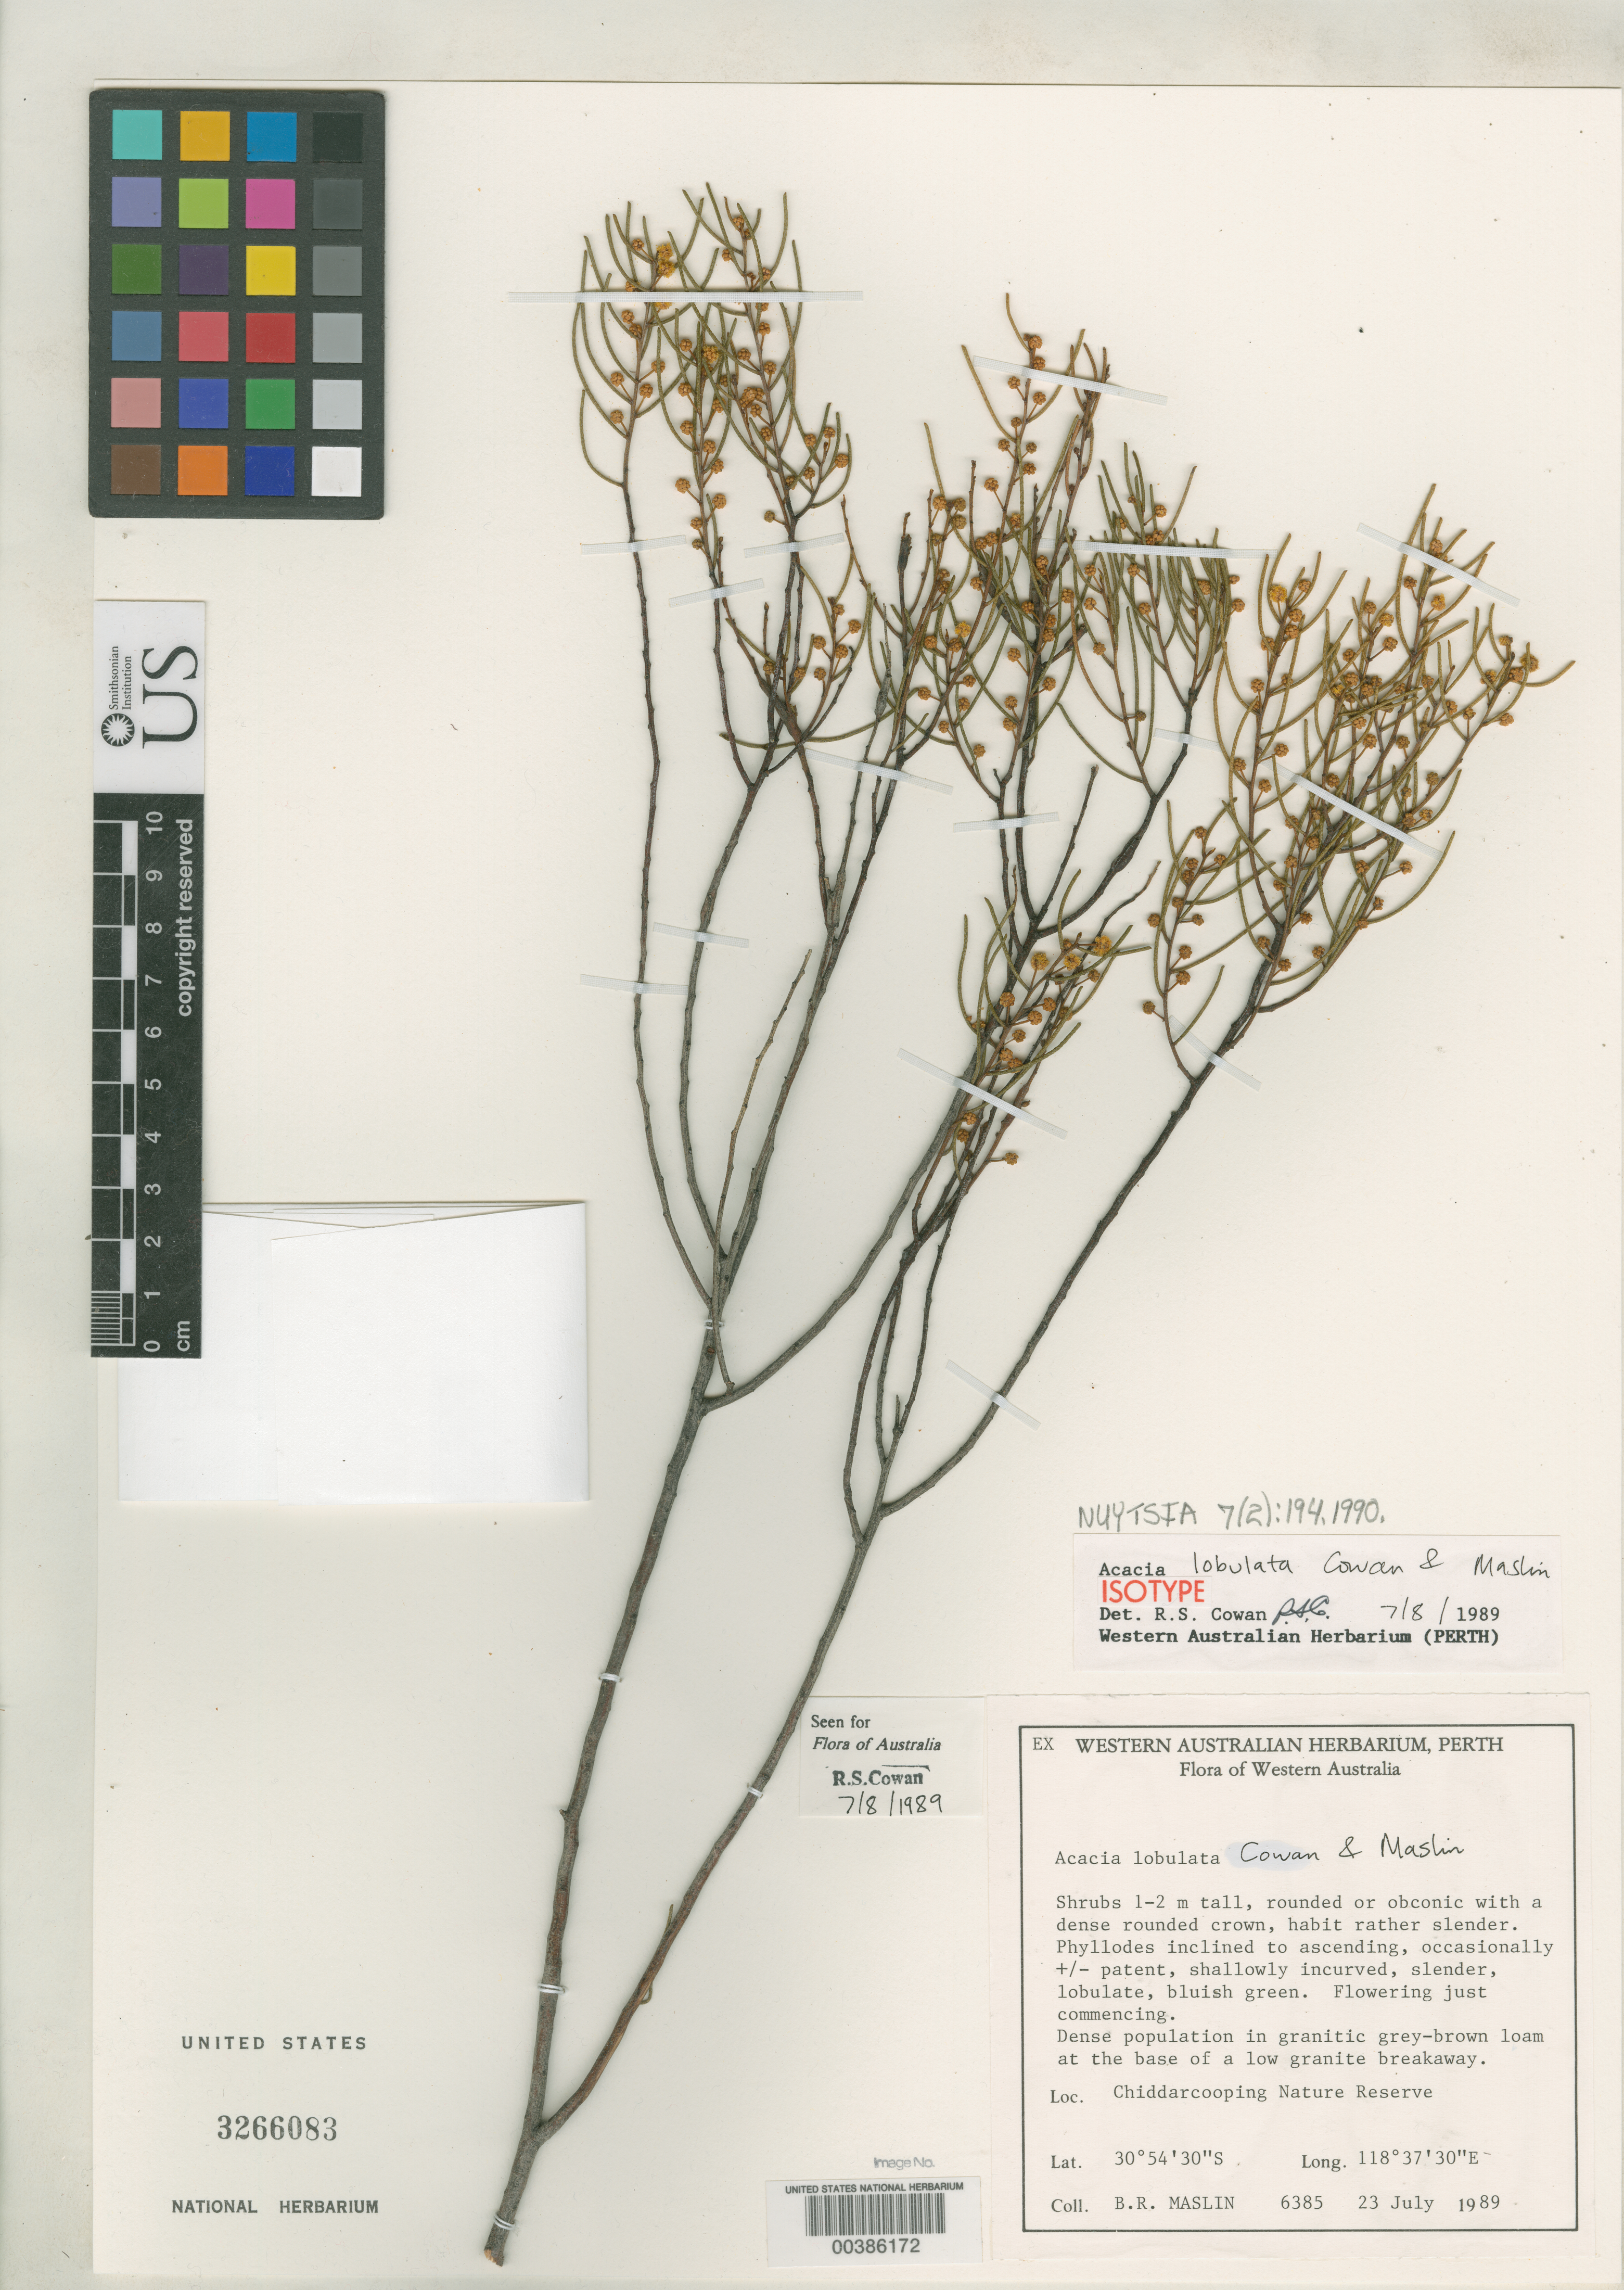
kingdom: Plantae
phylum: Tracheophyta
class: Magnoliopsida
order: Fabales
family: Fabaceae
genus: Acacia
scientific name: Acacia lobulata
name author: R.S. Cowan & Maslin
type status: Isotype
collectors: B. Maslin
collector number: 6385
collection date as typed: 23 Jul 1989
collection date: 1989-07-23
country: Australia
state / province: Western Australia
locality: Chiddarcooping Nature Reserve.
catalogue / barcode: US 3266083